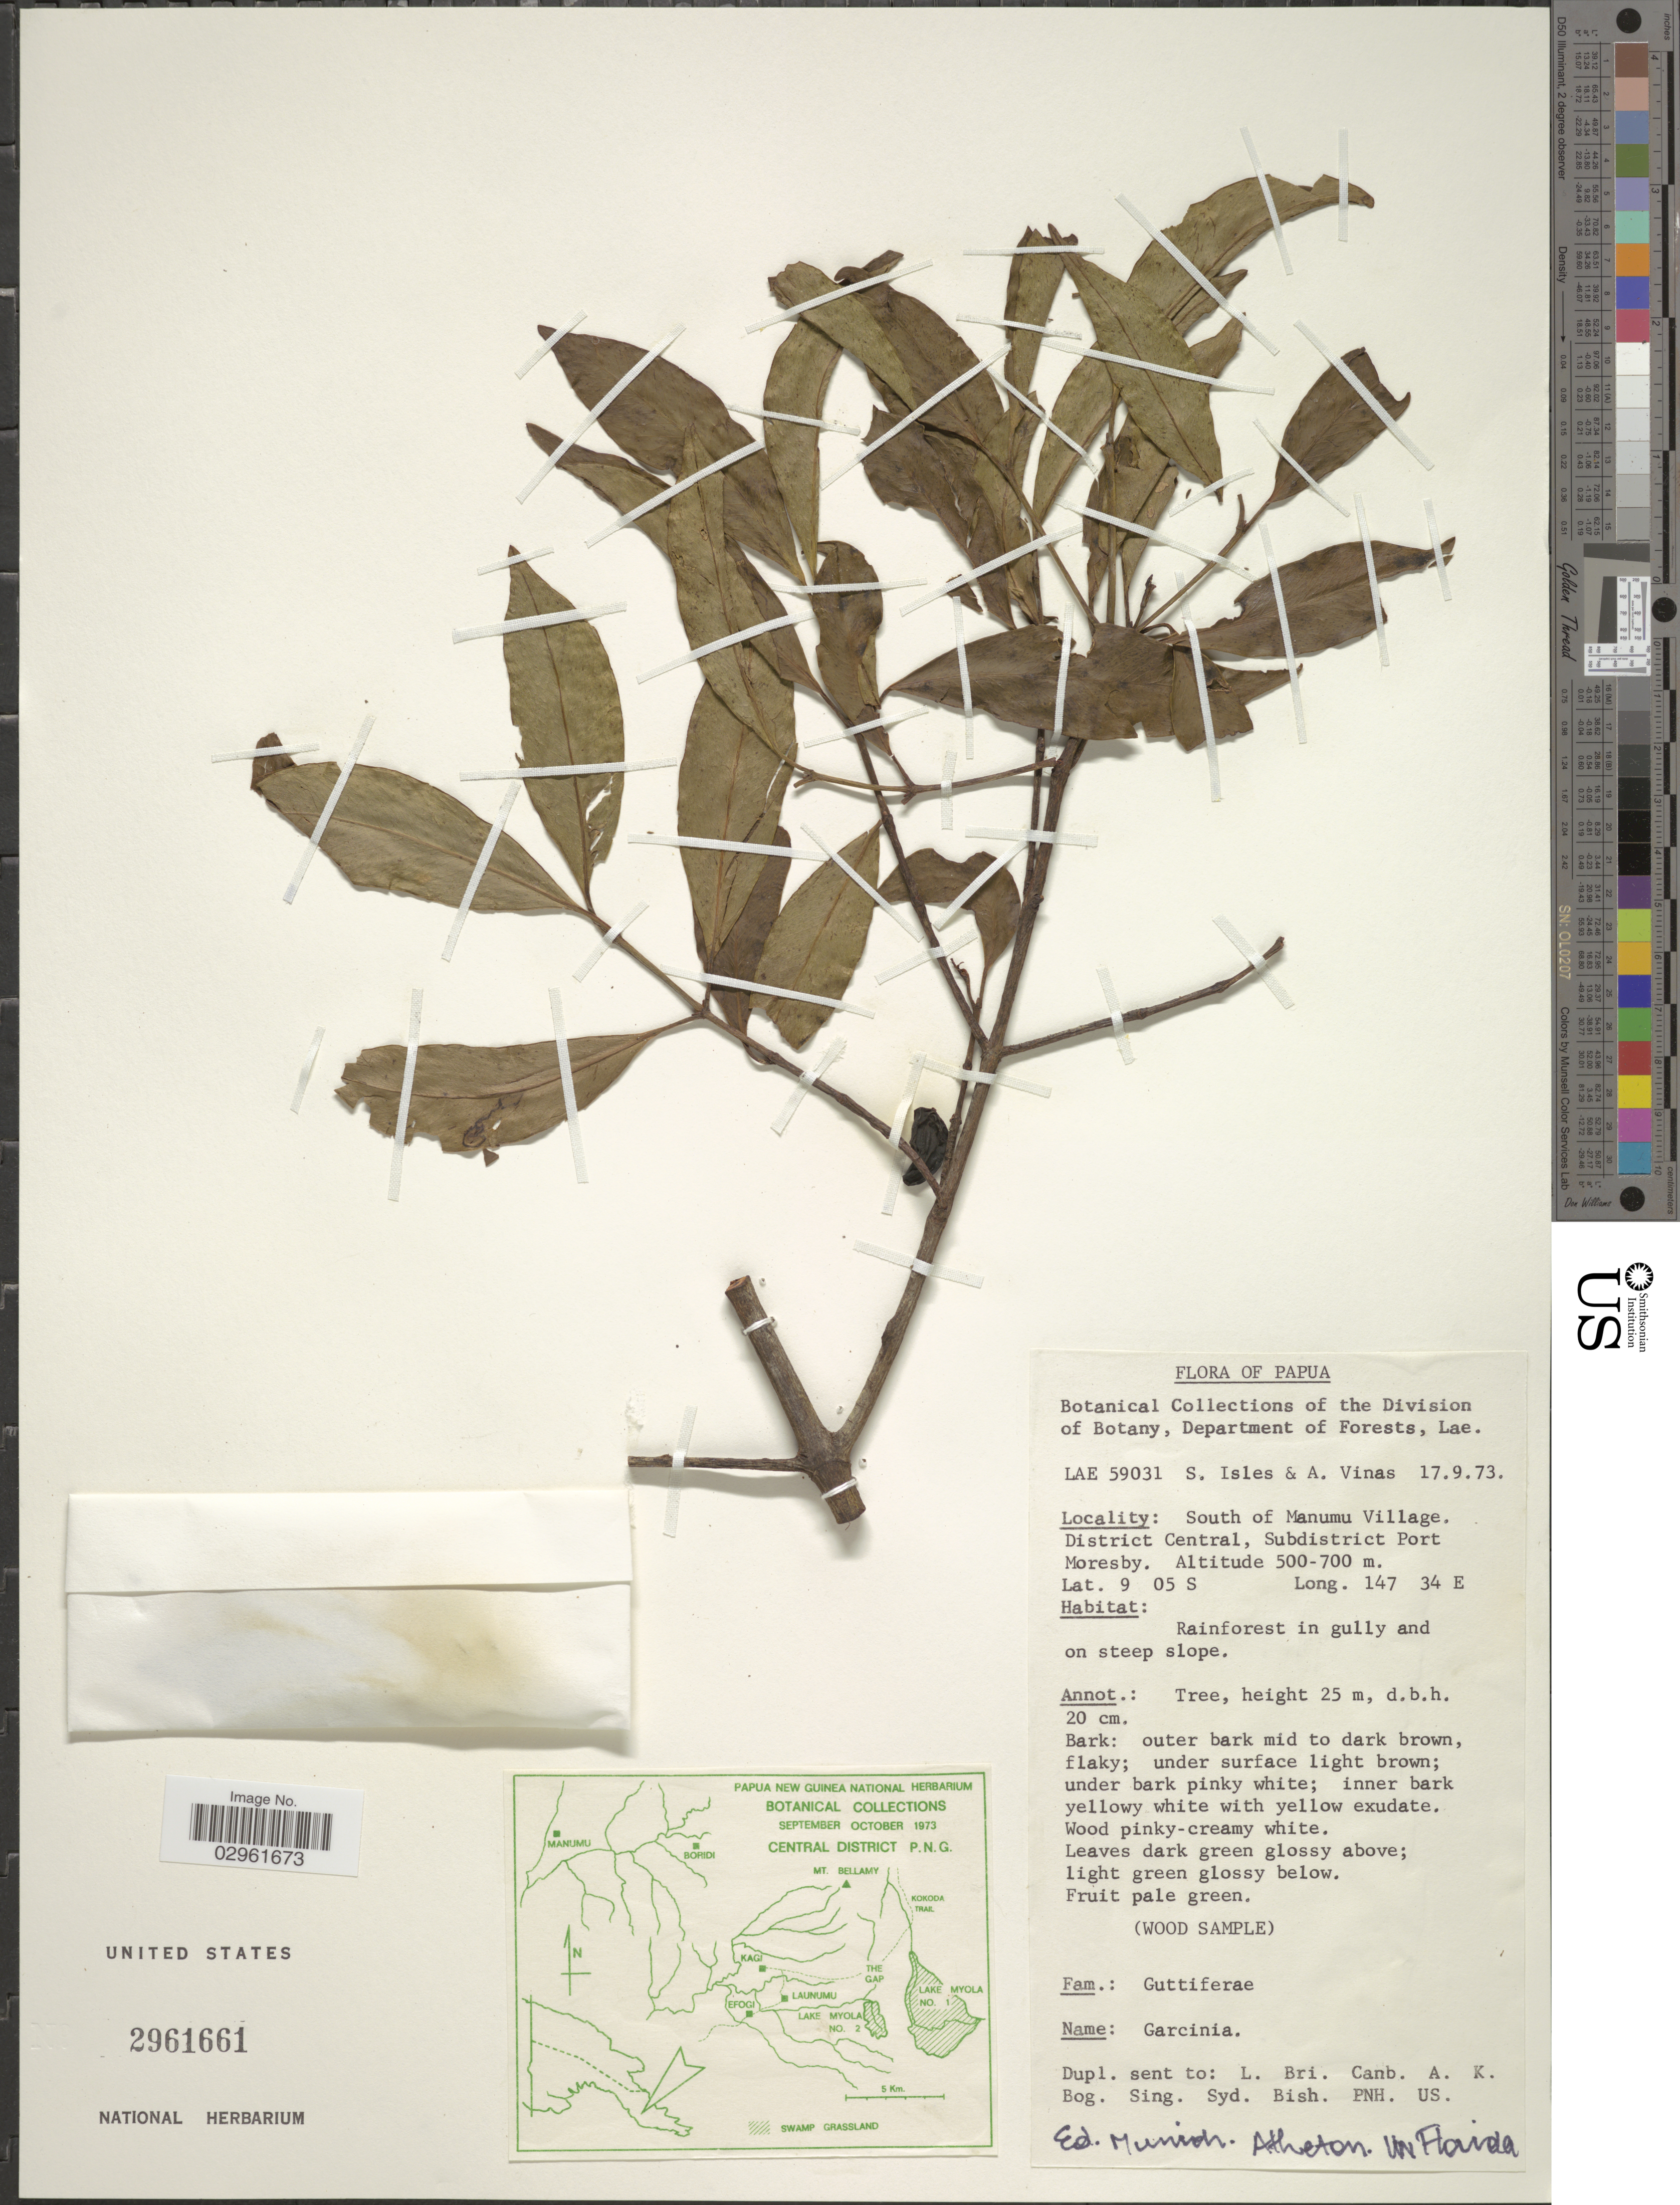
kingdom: Plantae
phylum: Tracheophyta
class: Magnoliopsida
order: Malpighiales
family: Clusiaceae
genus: Garcinia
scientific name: Garcinia sp.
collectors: S. Isles & A. Vinas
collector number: LAE59031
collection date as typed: Transcribed d/m/y: 17/9/73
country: Papua New Guinea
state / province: Central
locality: South of Manumu Village. District Central, Subdistrict Port Moresby.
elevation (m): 500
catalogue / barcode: US 2961661